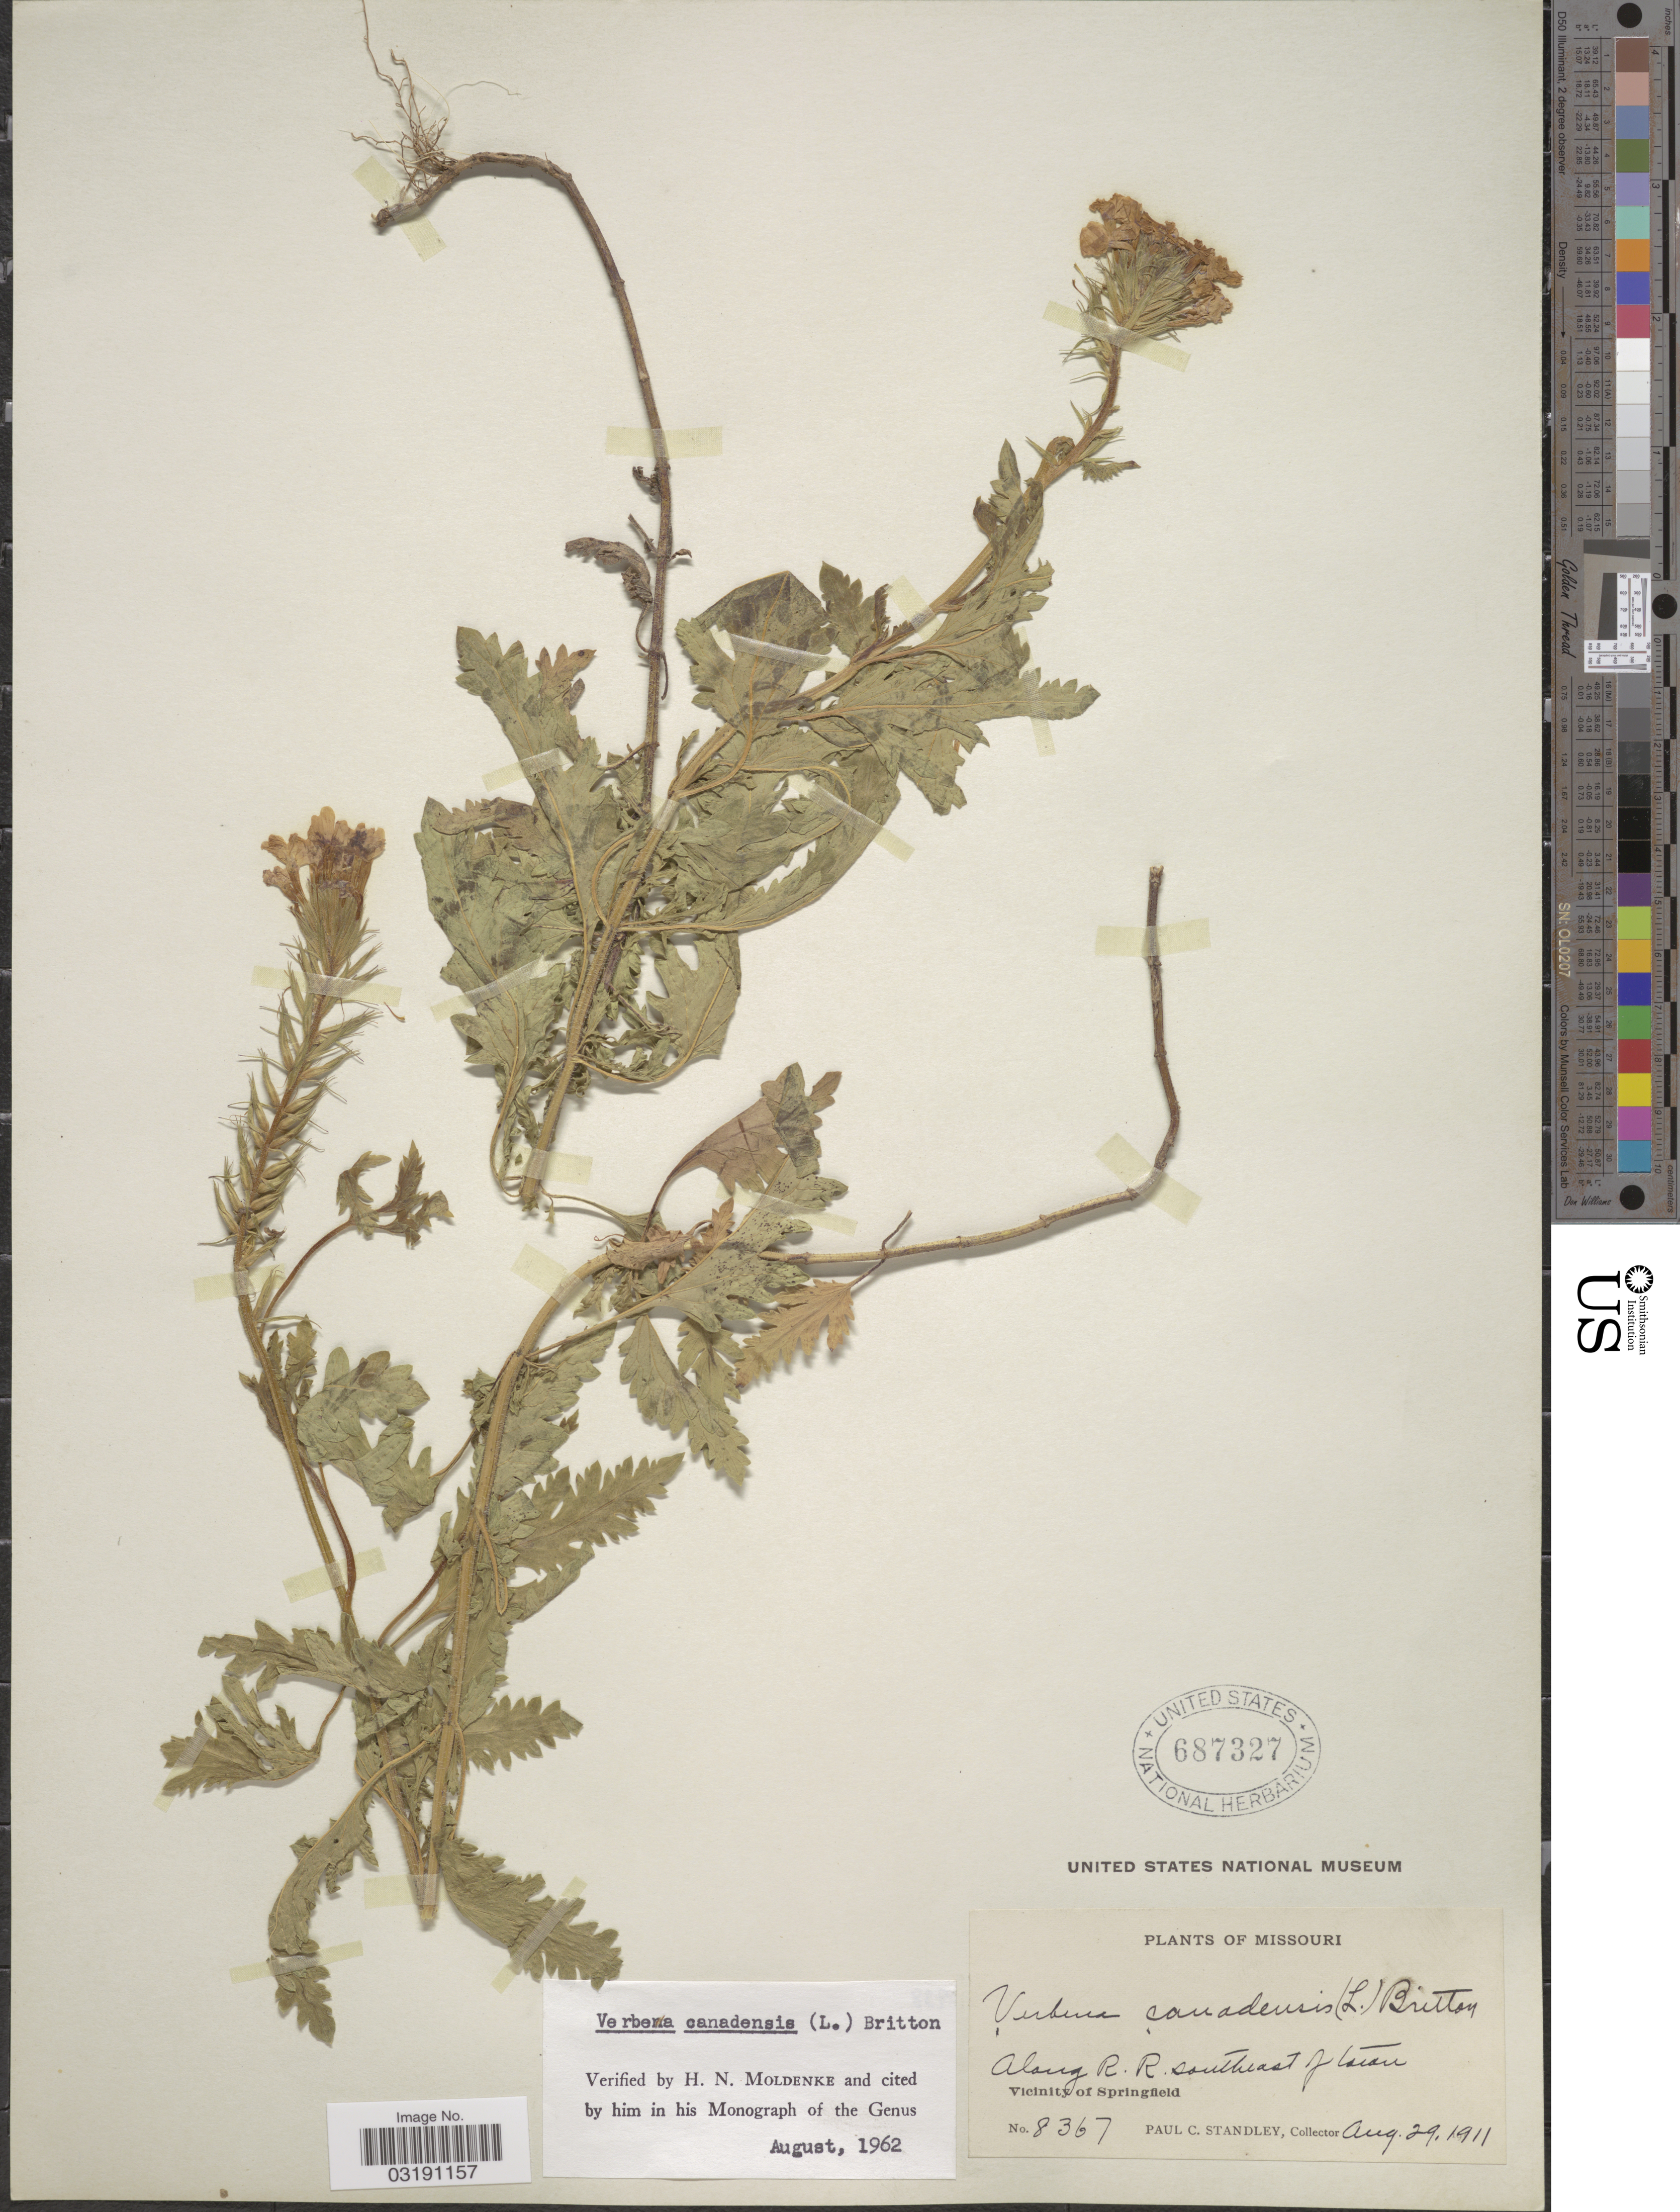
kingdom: Plantae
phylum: Tracheophyta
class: Magnoliopsida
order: Lamiales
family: Verbenaceae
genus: Verbena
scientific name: Verbena canadensis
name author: (L.) Britton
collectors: P. C. Standley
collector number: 8367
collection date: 1911-08-29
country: United States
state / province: Missouri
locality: Along R. R. southeast of town. Vicinity of Springfield.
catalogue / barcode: US 687327